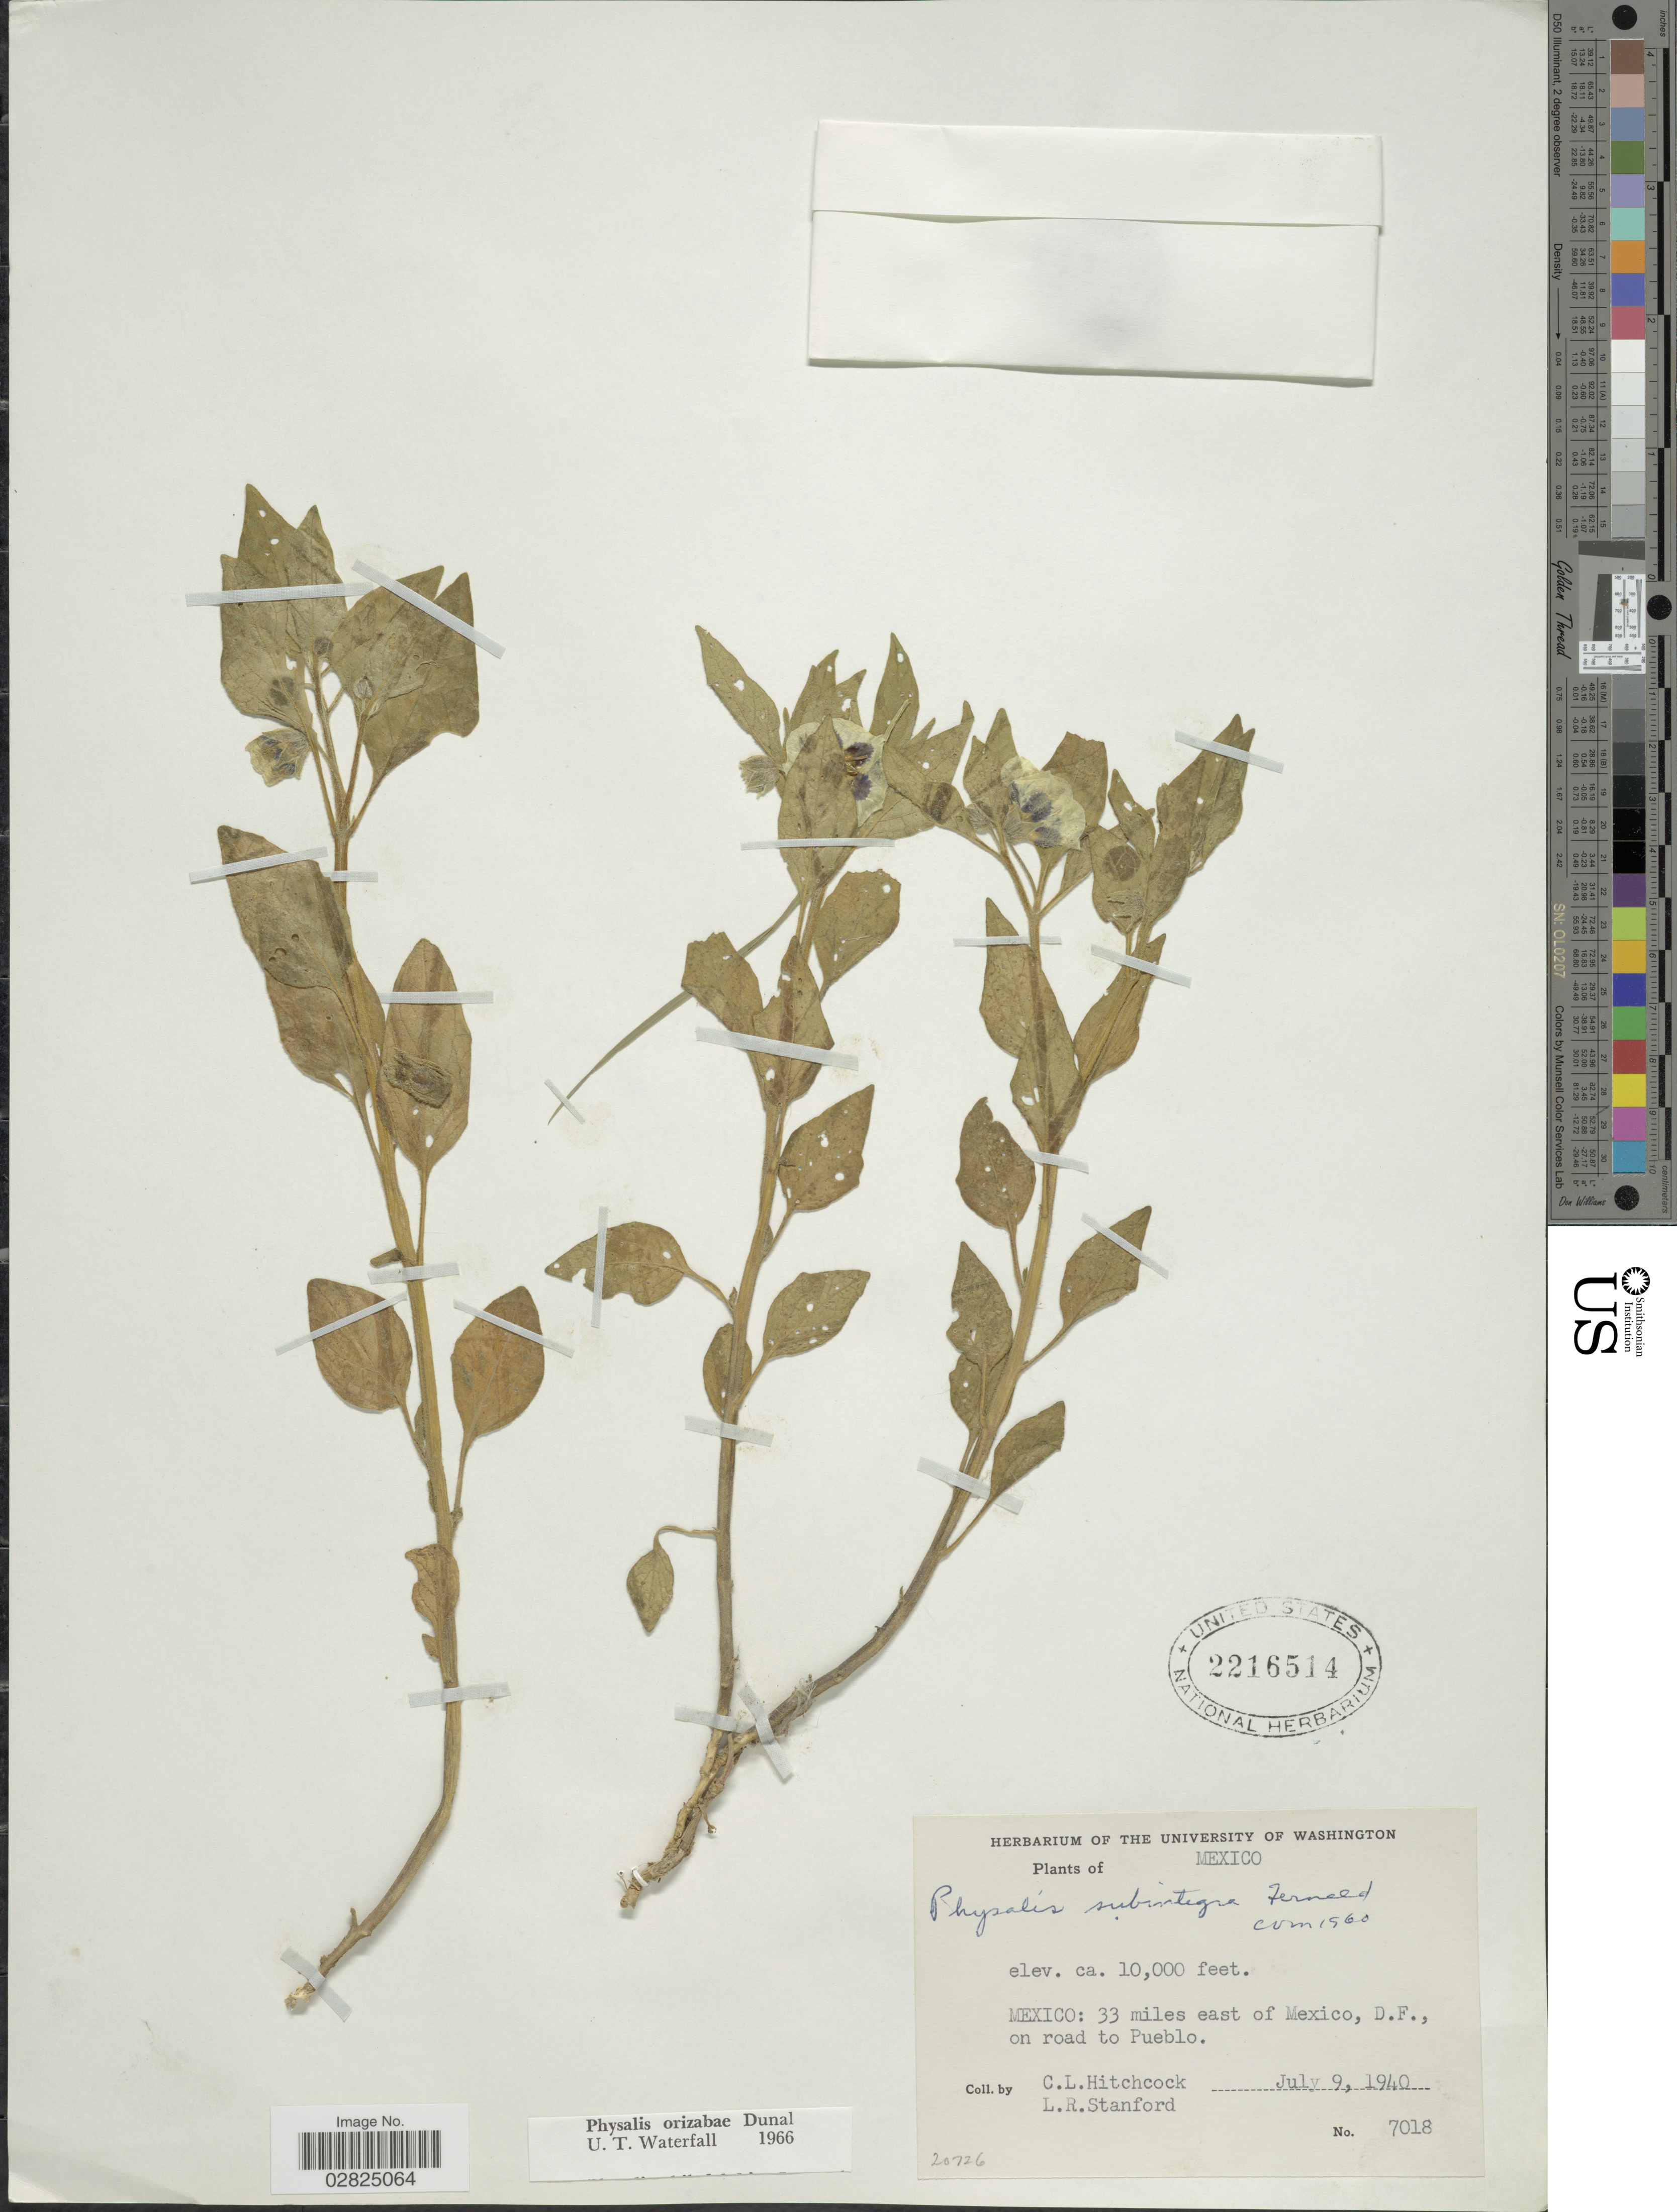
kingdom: Plantae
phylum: Tracheophyta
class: Magnoliopsida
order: Solanales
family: Solanaceae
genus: Physalis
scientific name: Physalis orizabae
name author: Dunal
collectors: C. L. Hitchcock & L. R. Stanford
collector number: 7018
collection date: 1940-07-09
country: Mexico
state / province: Distrito Federal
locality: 33 miles east of Mexico, on road to Pueblo.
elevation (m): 3048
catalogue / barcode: US 2216514